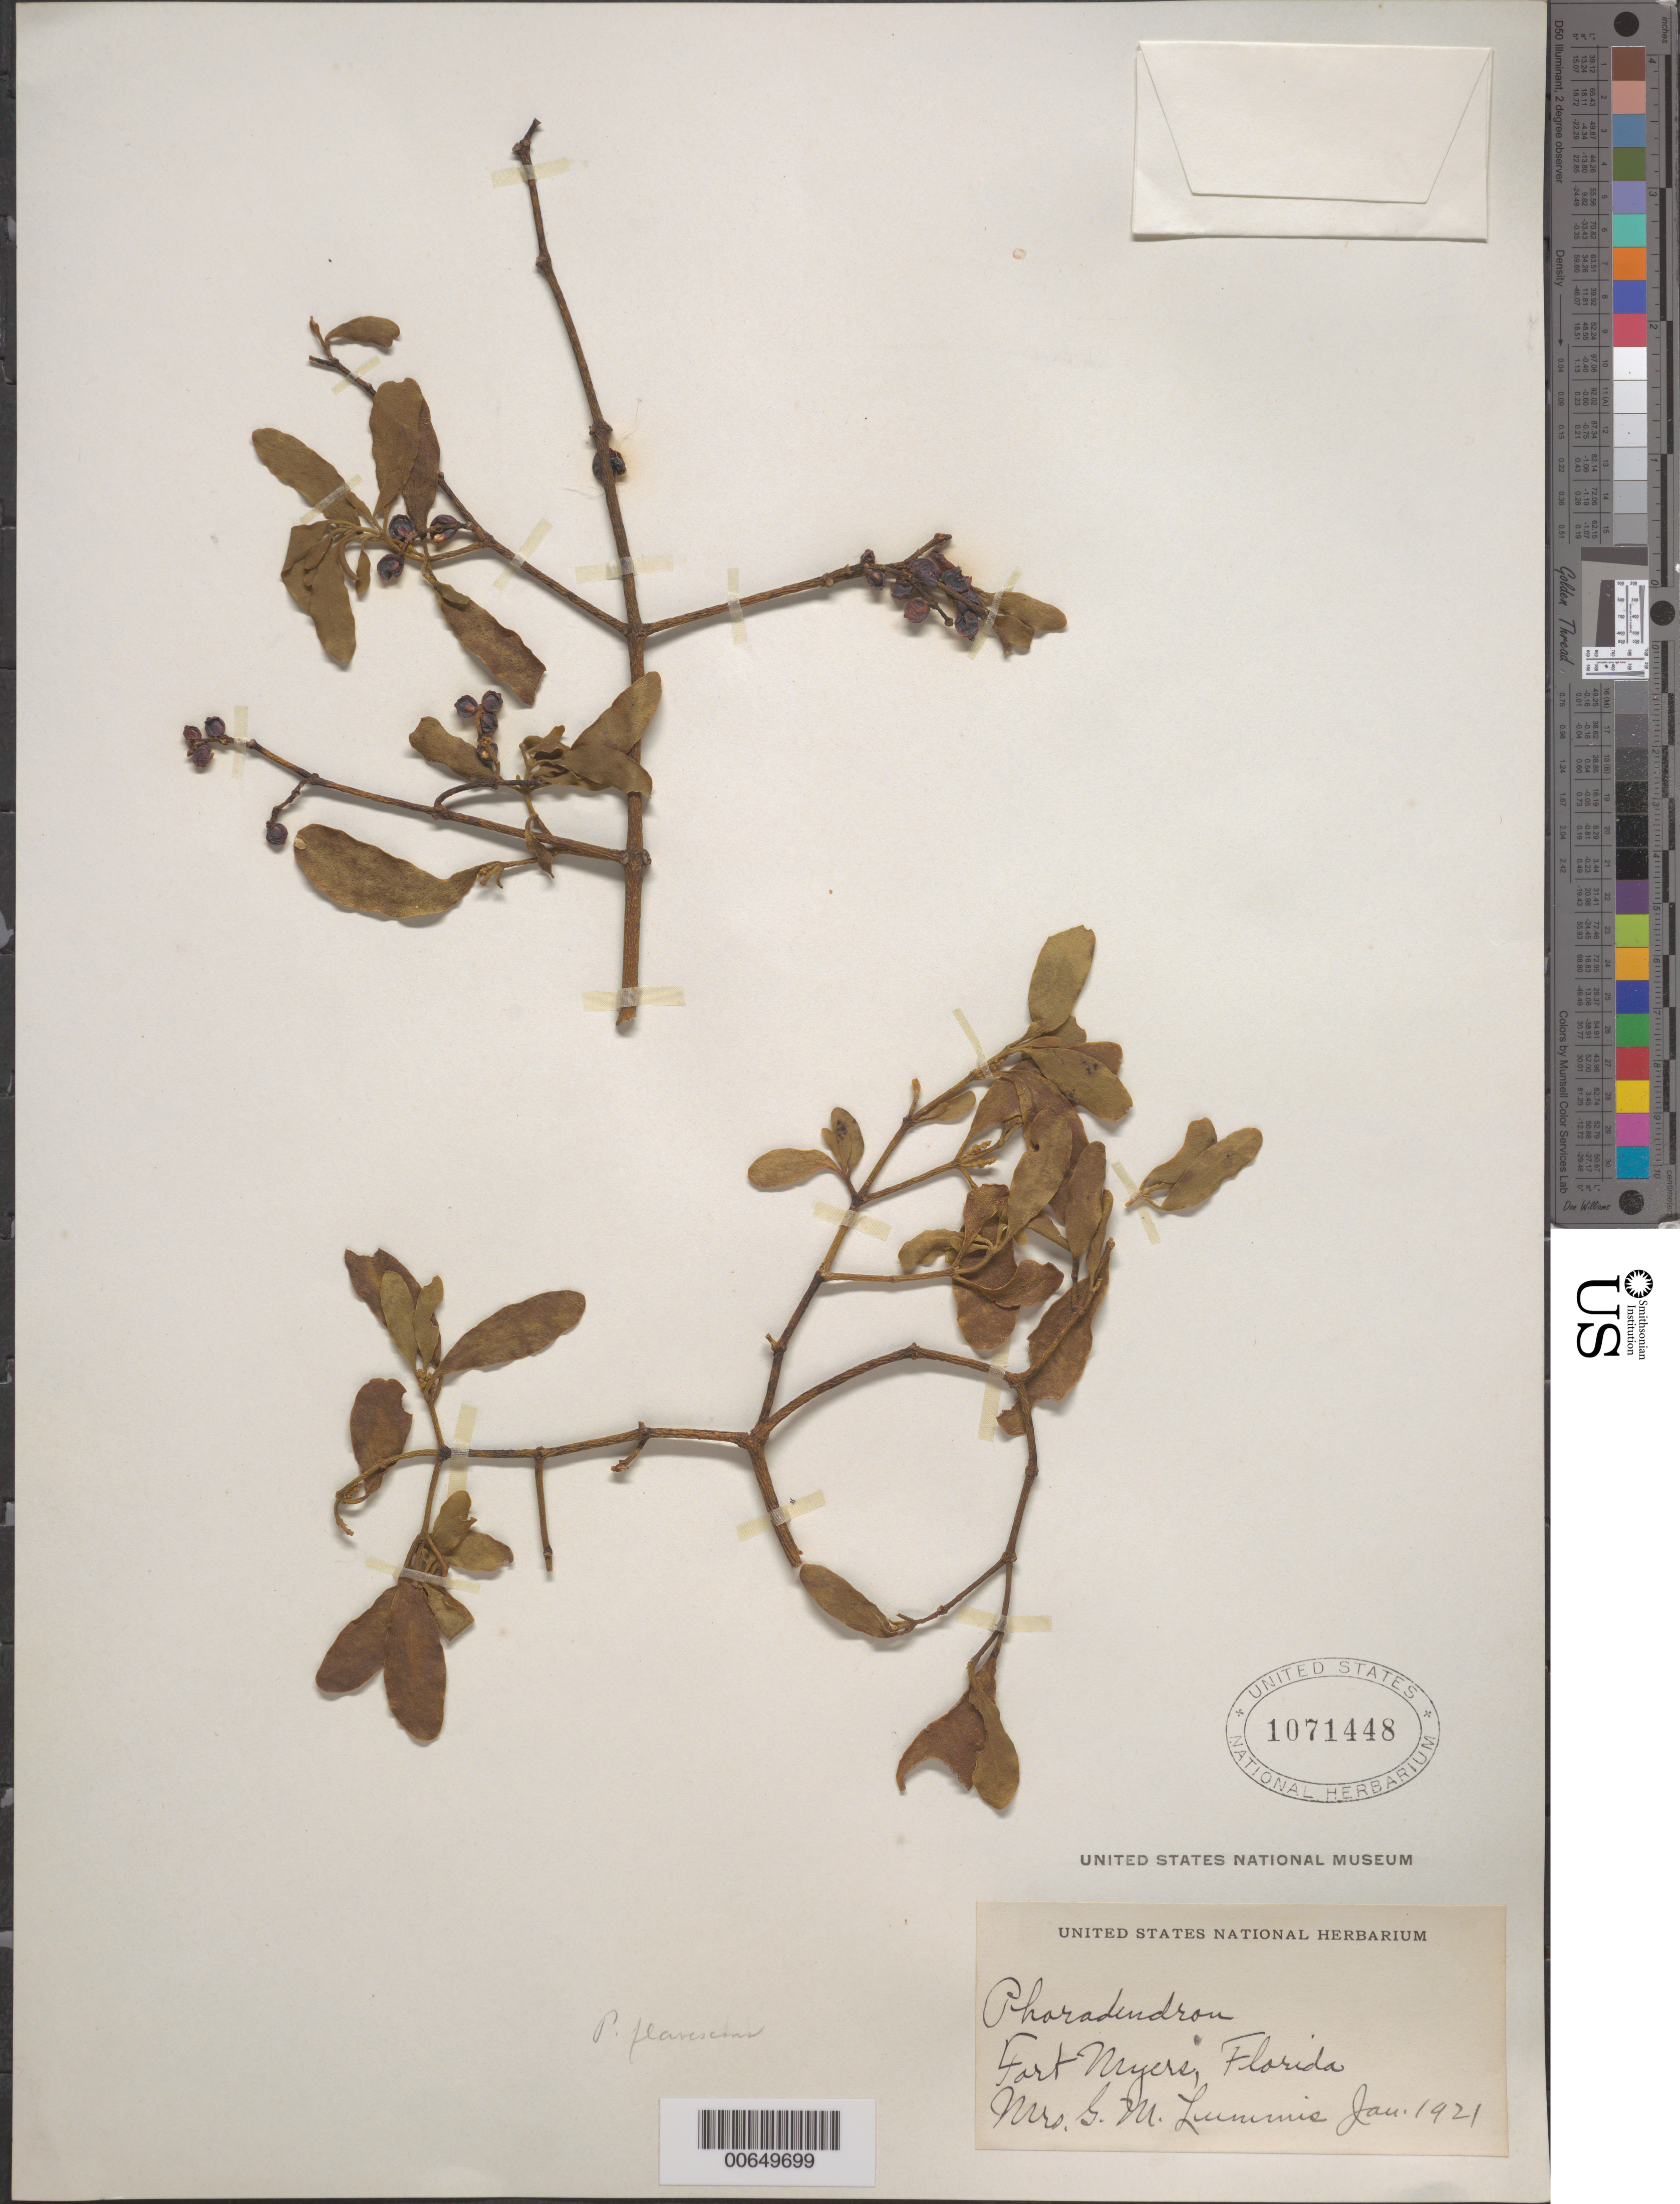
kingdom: Plantae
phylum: Tracheophyta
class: Magnoliopsida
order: Santalales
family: Viscaceae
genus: Phoradendron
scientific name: Phoradendron leucarpum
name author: (Raf.) Reveal & M.C. Johnst.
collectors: G. Lummis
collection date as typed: Jan 1921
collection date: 1921-01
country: United States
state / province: Florida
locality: Ft. Myers.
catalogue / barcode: US 1071448